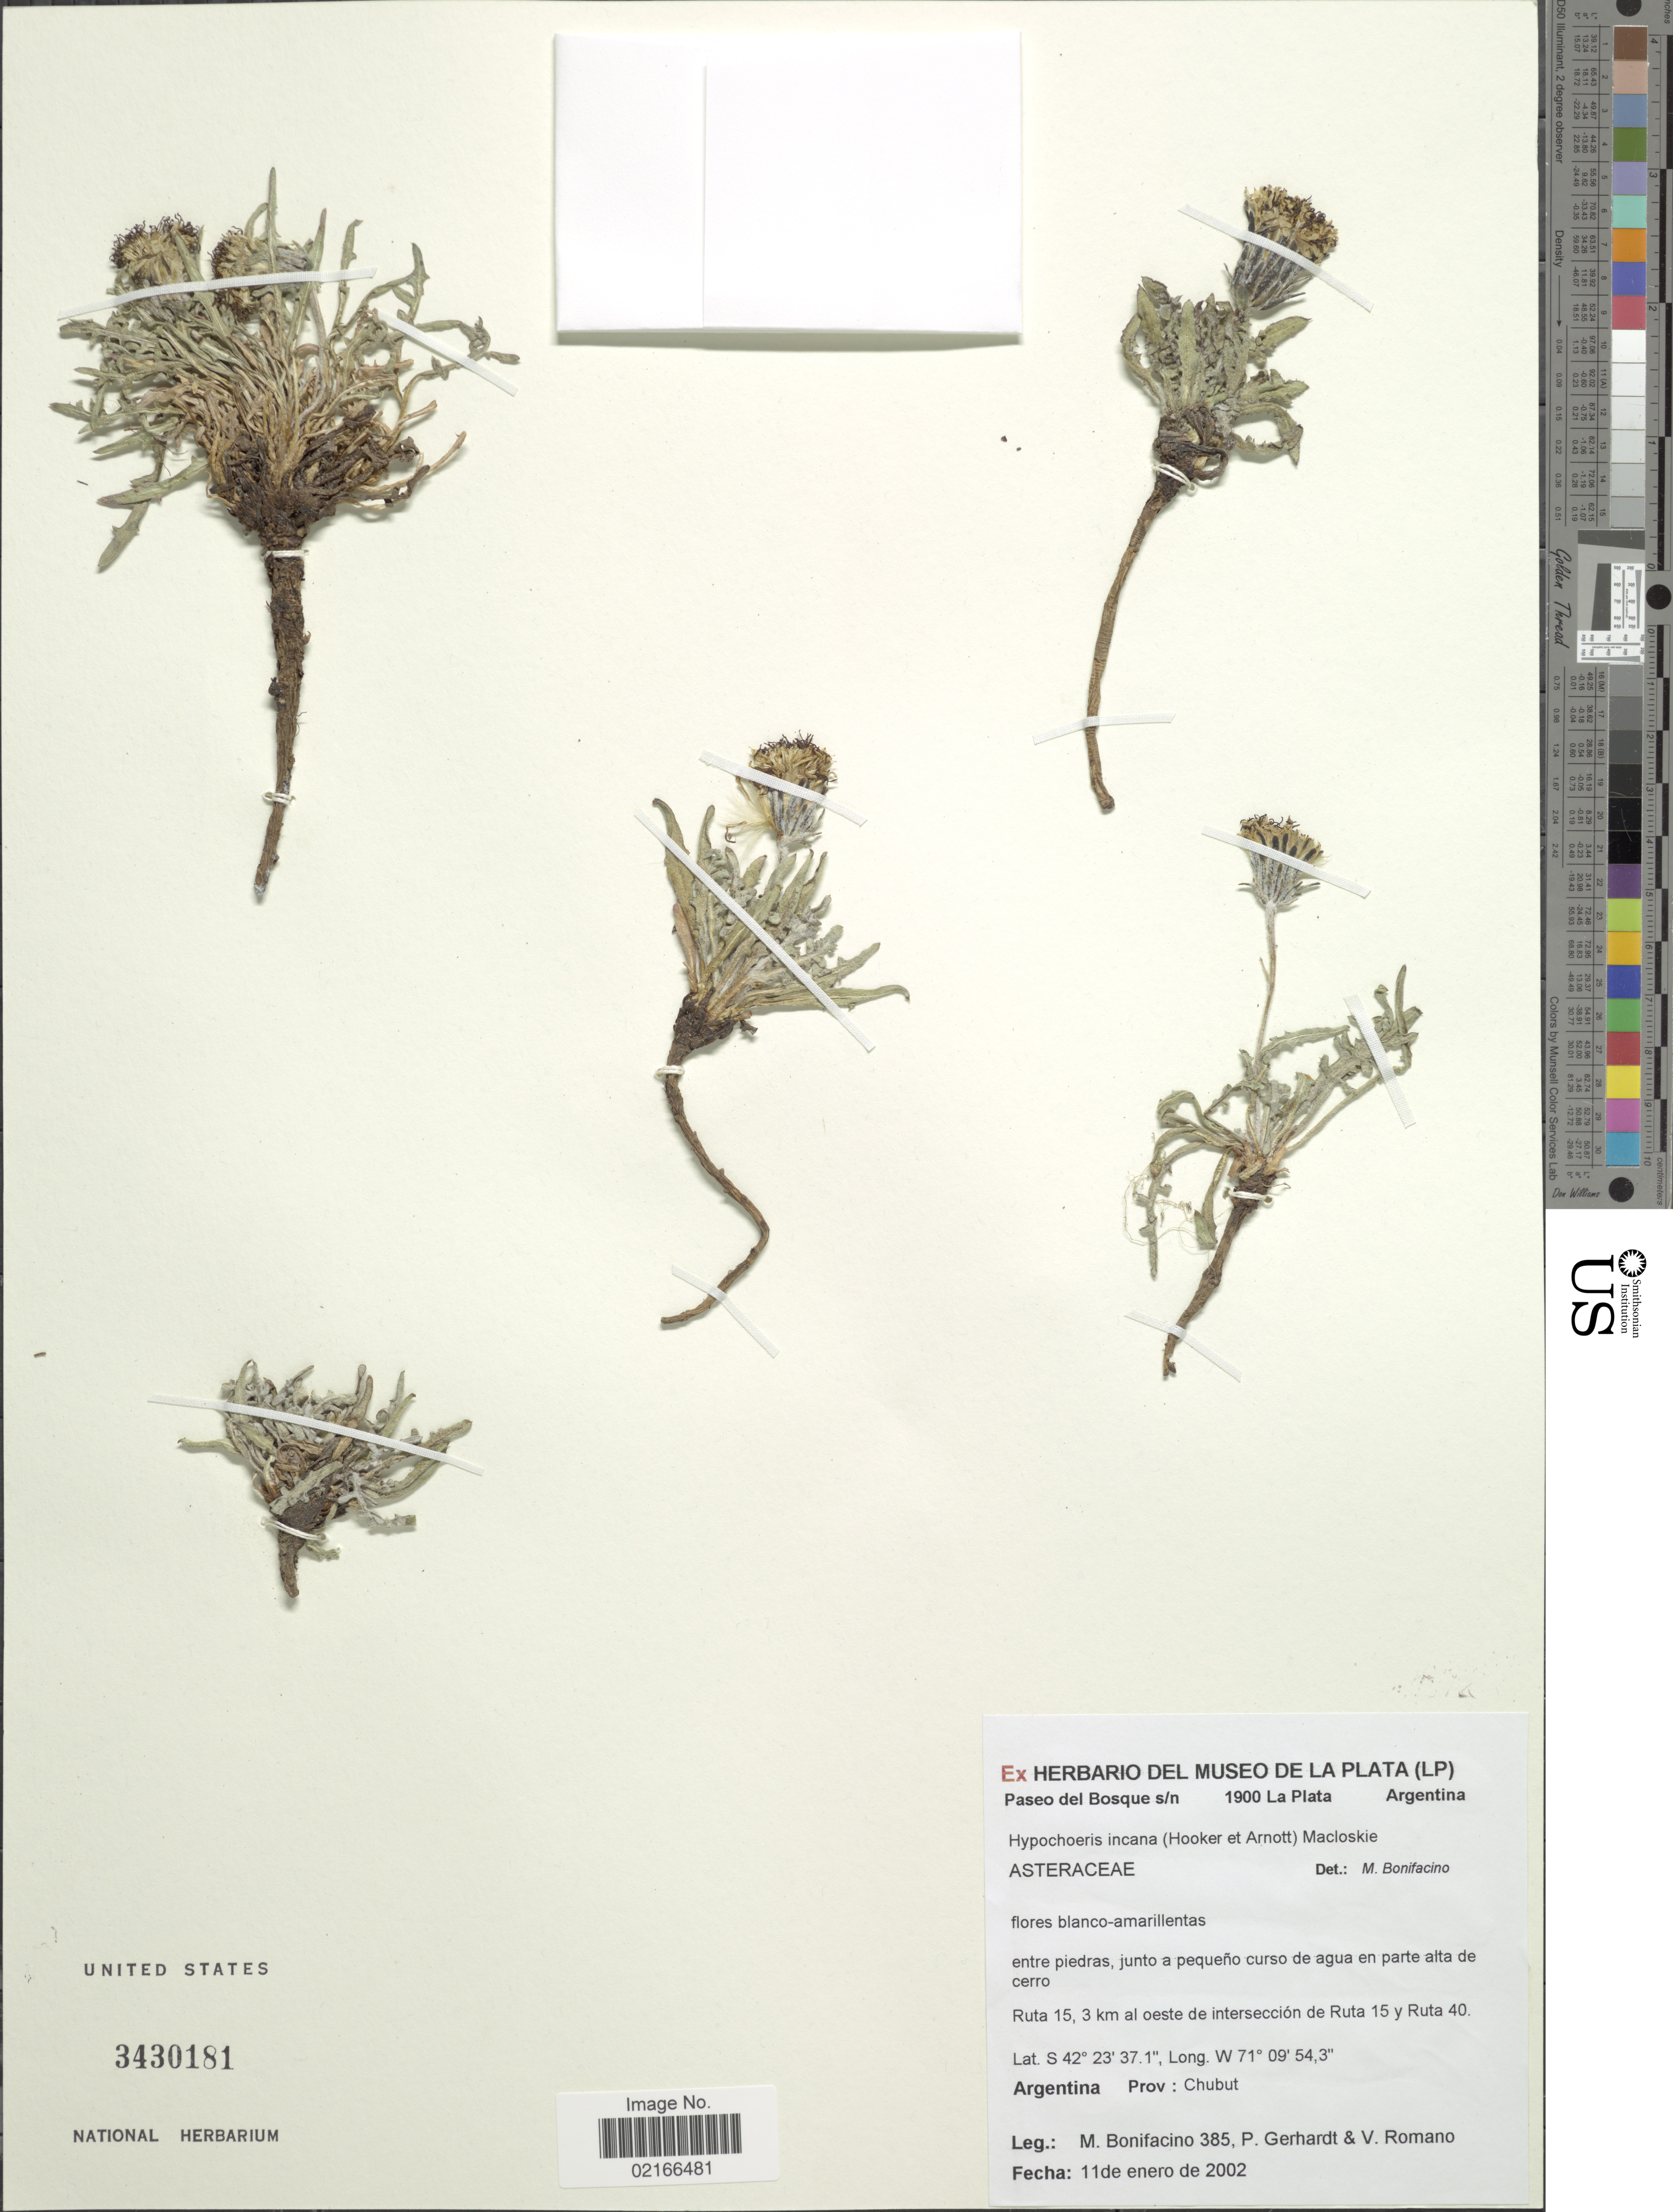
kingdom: Plantae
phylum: Tracheophyta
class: Magnoliopsida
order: Asterales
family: Asteraceae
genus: Hypochaeris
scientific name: Hypochaeris incana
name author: (Hook. & Arn.) Macloskie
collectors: M. Bonifacino, P. Gerhardt & V. Romano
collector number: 0385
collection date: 2002-01-11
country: Argentina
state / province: Chubut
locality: Ruta 15, 3 km al oeste de intersección de Ruta 15 y Ruta 40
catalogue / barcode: US 3430181